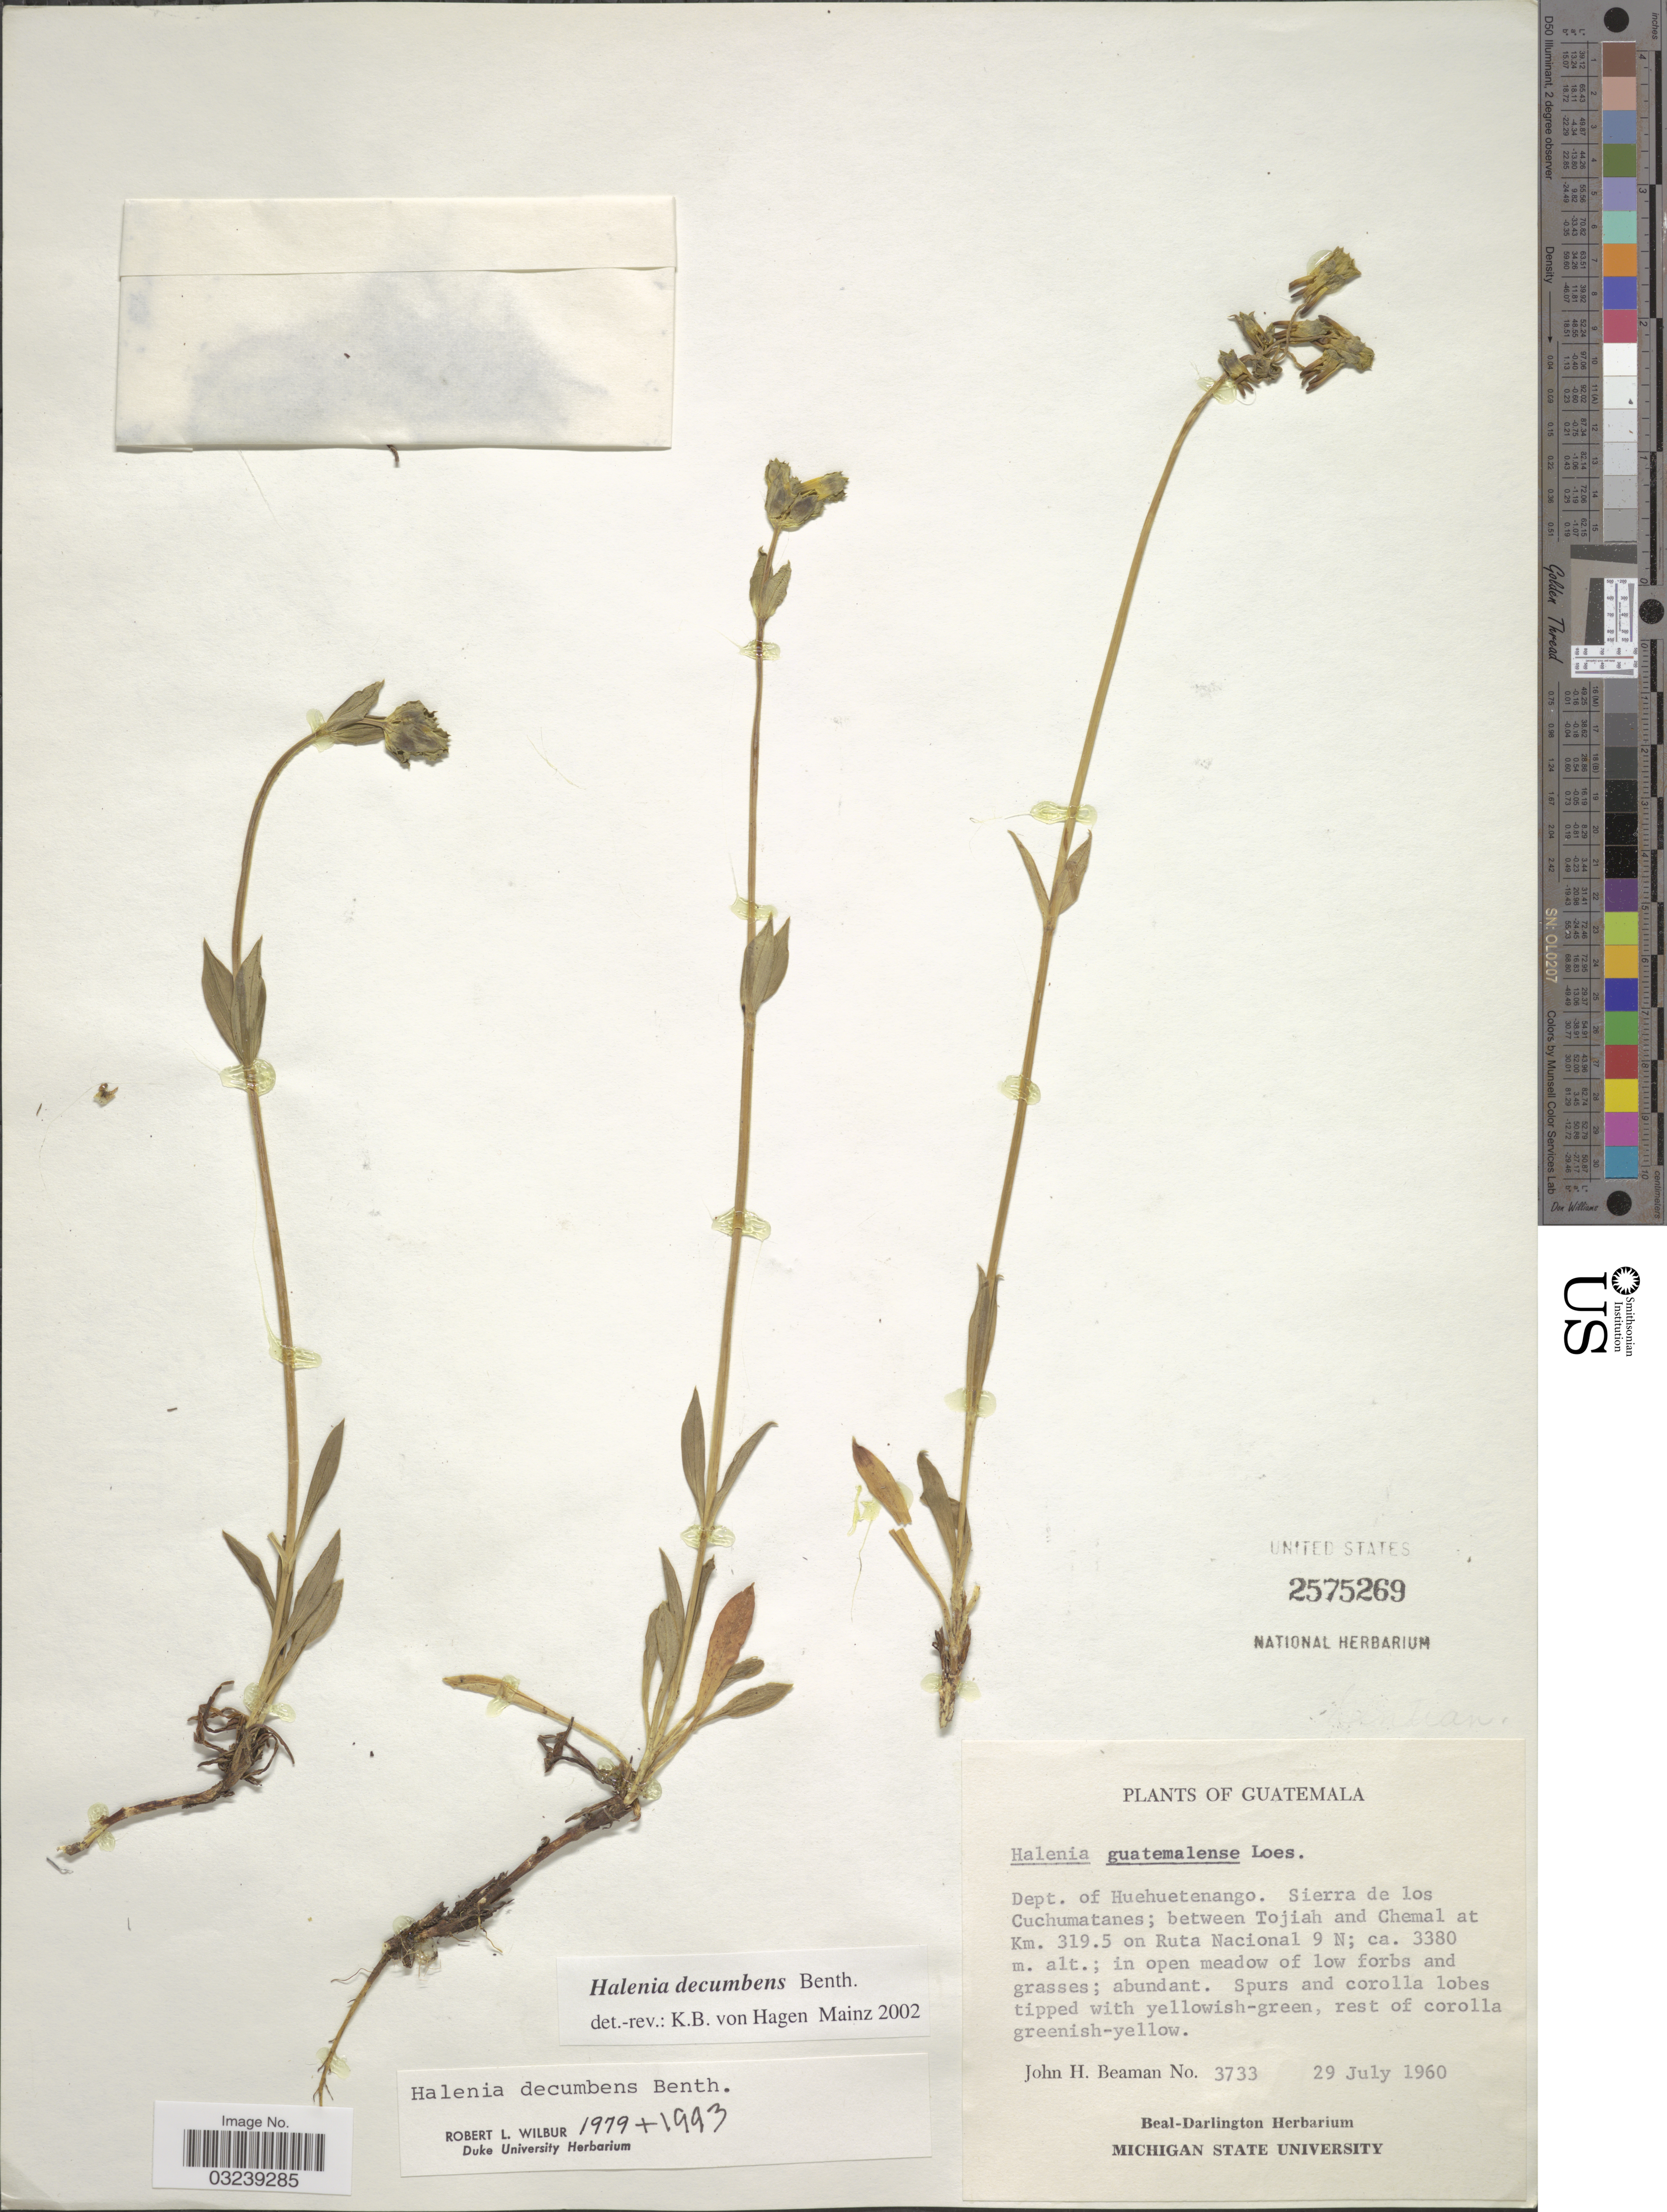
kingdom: Plantae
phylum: Tracheophyta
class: Magnoliopsida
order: Gentianales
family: Gentianaceae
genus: Halenia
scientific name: Halenia decumbens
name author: Benth.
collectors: J. H. Beaman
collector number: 3733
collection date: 1960-07-29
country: Guatemala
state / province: Huehuetenango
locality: Dept. of Huehuetenango. Sierra de los Cuchumatanes; between Tojiah and Chemal at Km. 319.5 on Ruta Nacional 9 N.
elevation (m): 3380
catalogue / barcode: US 2575269